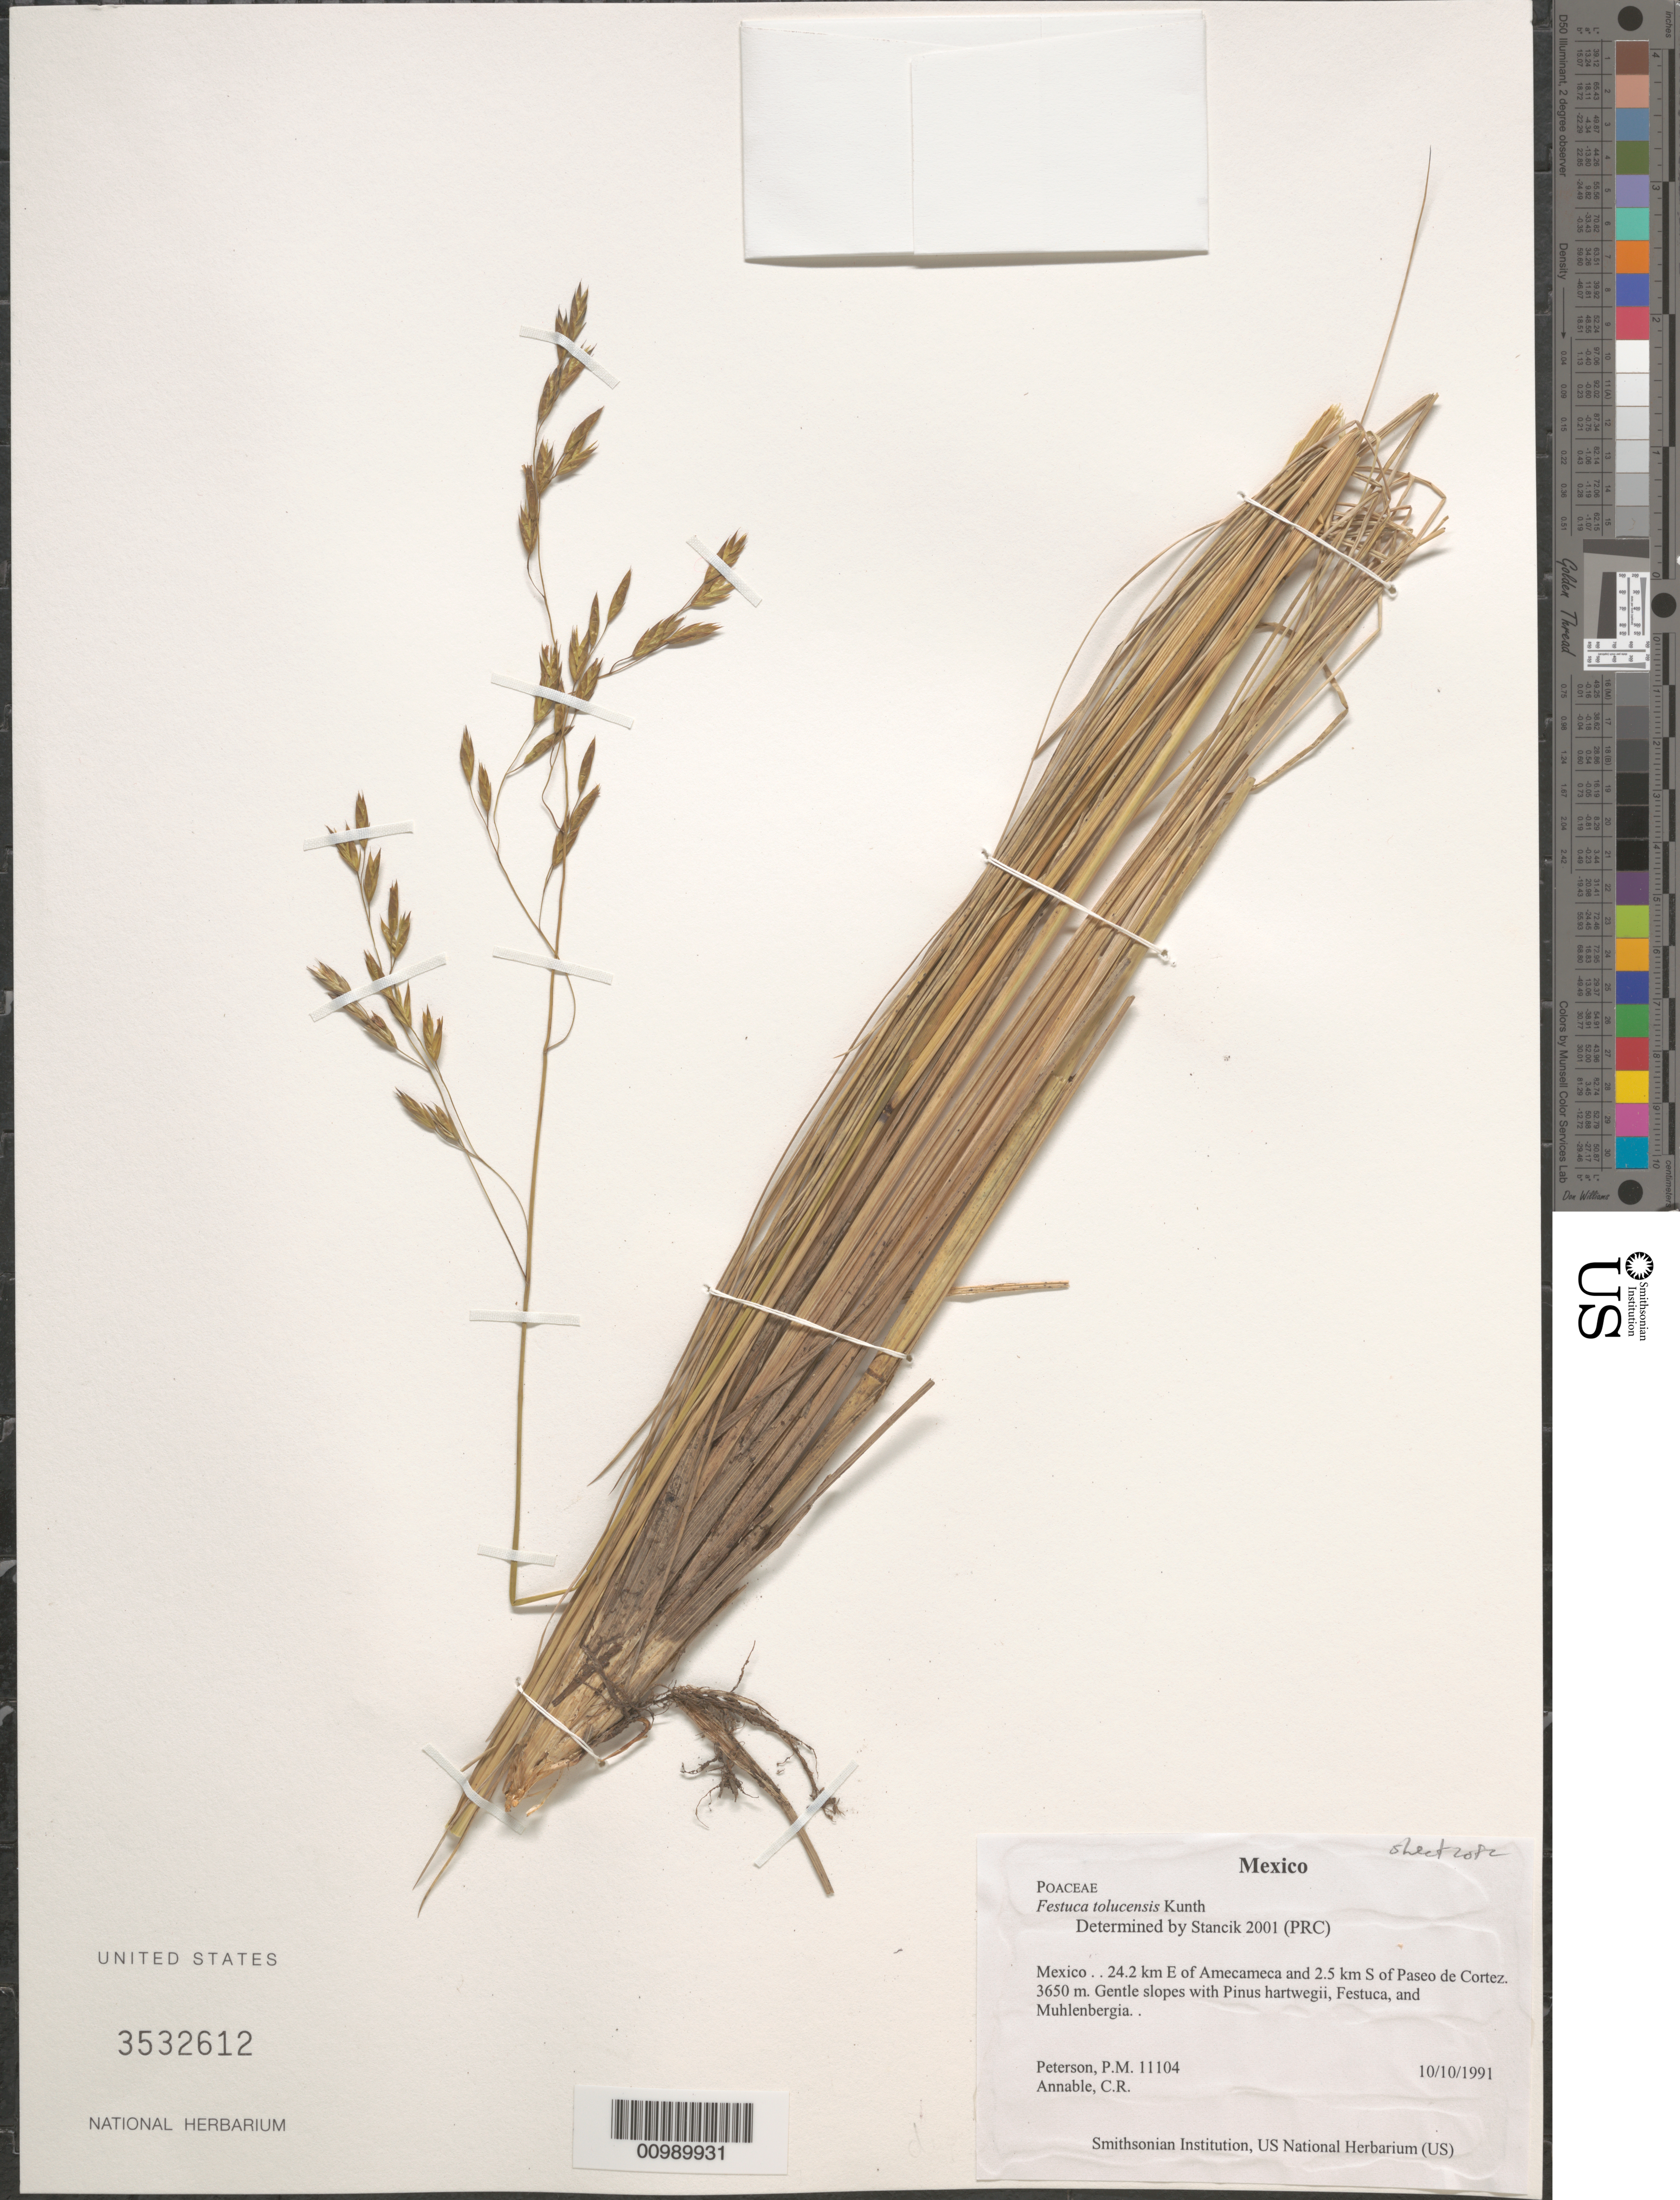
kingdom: Plantae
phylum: Tracheophyta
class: Liliopsida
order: Poales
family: Poaceae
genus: Festuca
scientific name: Festuca tolucensis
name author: Kunth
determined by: Stancik, D.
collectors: P. M. Peterson & C. R. Annable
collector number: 11104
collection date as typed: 10 Oct 1991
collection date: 1991-10-10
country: Mexico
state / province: México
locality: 24.2 km E of Amecameca and 2.5 km S of Paseo de Cortez.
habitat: Gentle slopes with Pinus hartwegii, Festuca, and Muhlenbergia.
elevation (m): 3650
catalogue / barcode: US 3532612